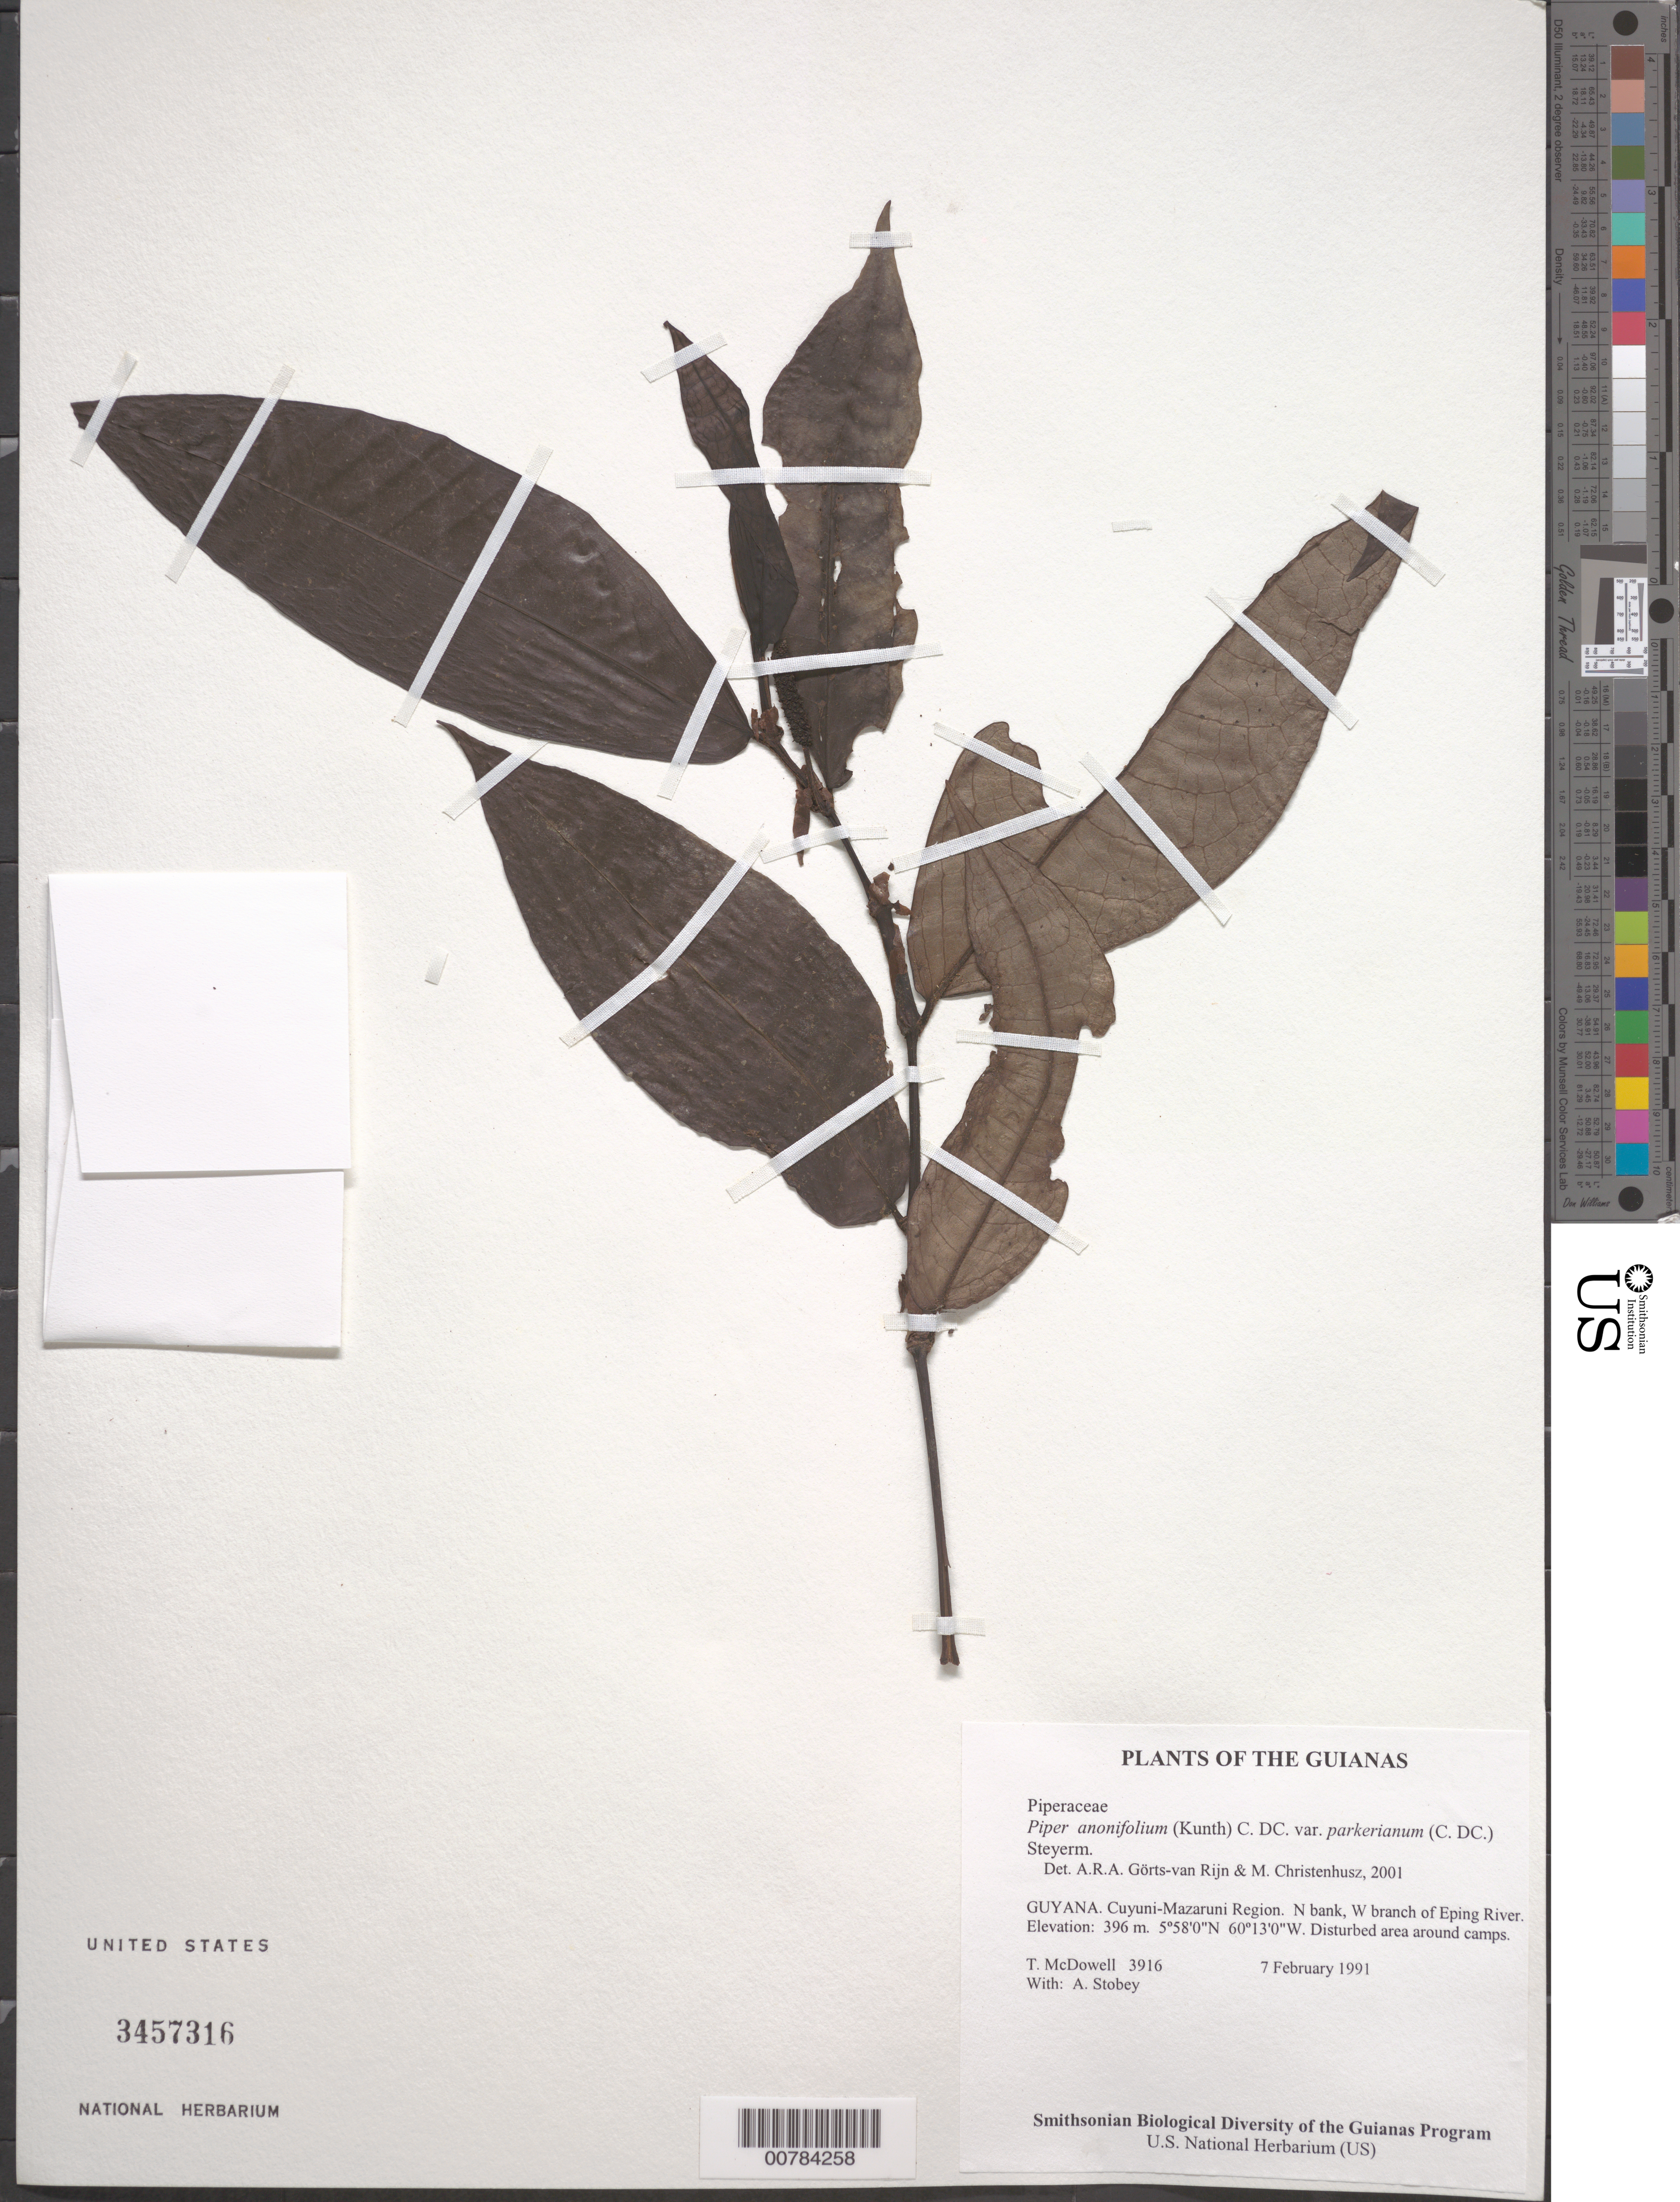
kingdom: Plantae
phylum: Tracheophyta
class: Magnoliopsida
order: Piperales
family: Piperaceae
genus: Piper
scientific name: Piper anonifolium var. parkerianum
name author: (C. DC.) Steyerm.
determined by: Görts-van Rijn, A. R.; Christenhusz, M. J.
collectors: T. McDowell & A. Stobey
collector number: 3916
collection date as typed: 7 February 1991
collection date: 1991-02-07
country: Guyana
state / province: Cuyuni-Mazaruni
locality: N bank, W branch of Eping River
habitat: Disturbed area around camps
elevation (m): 396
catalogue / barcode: US 3457316